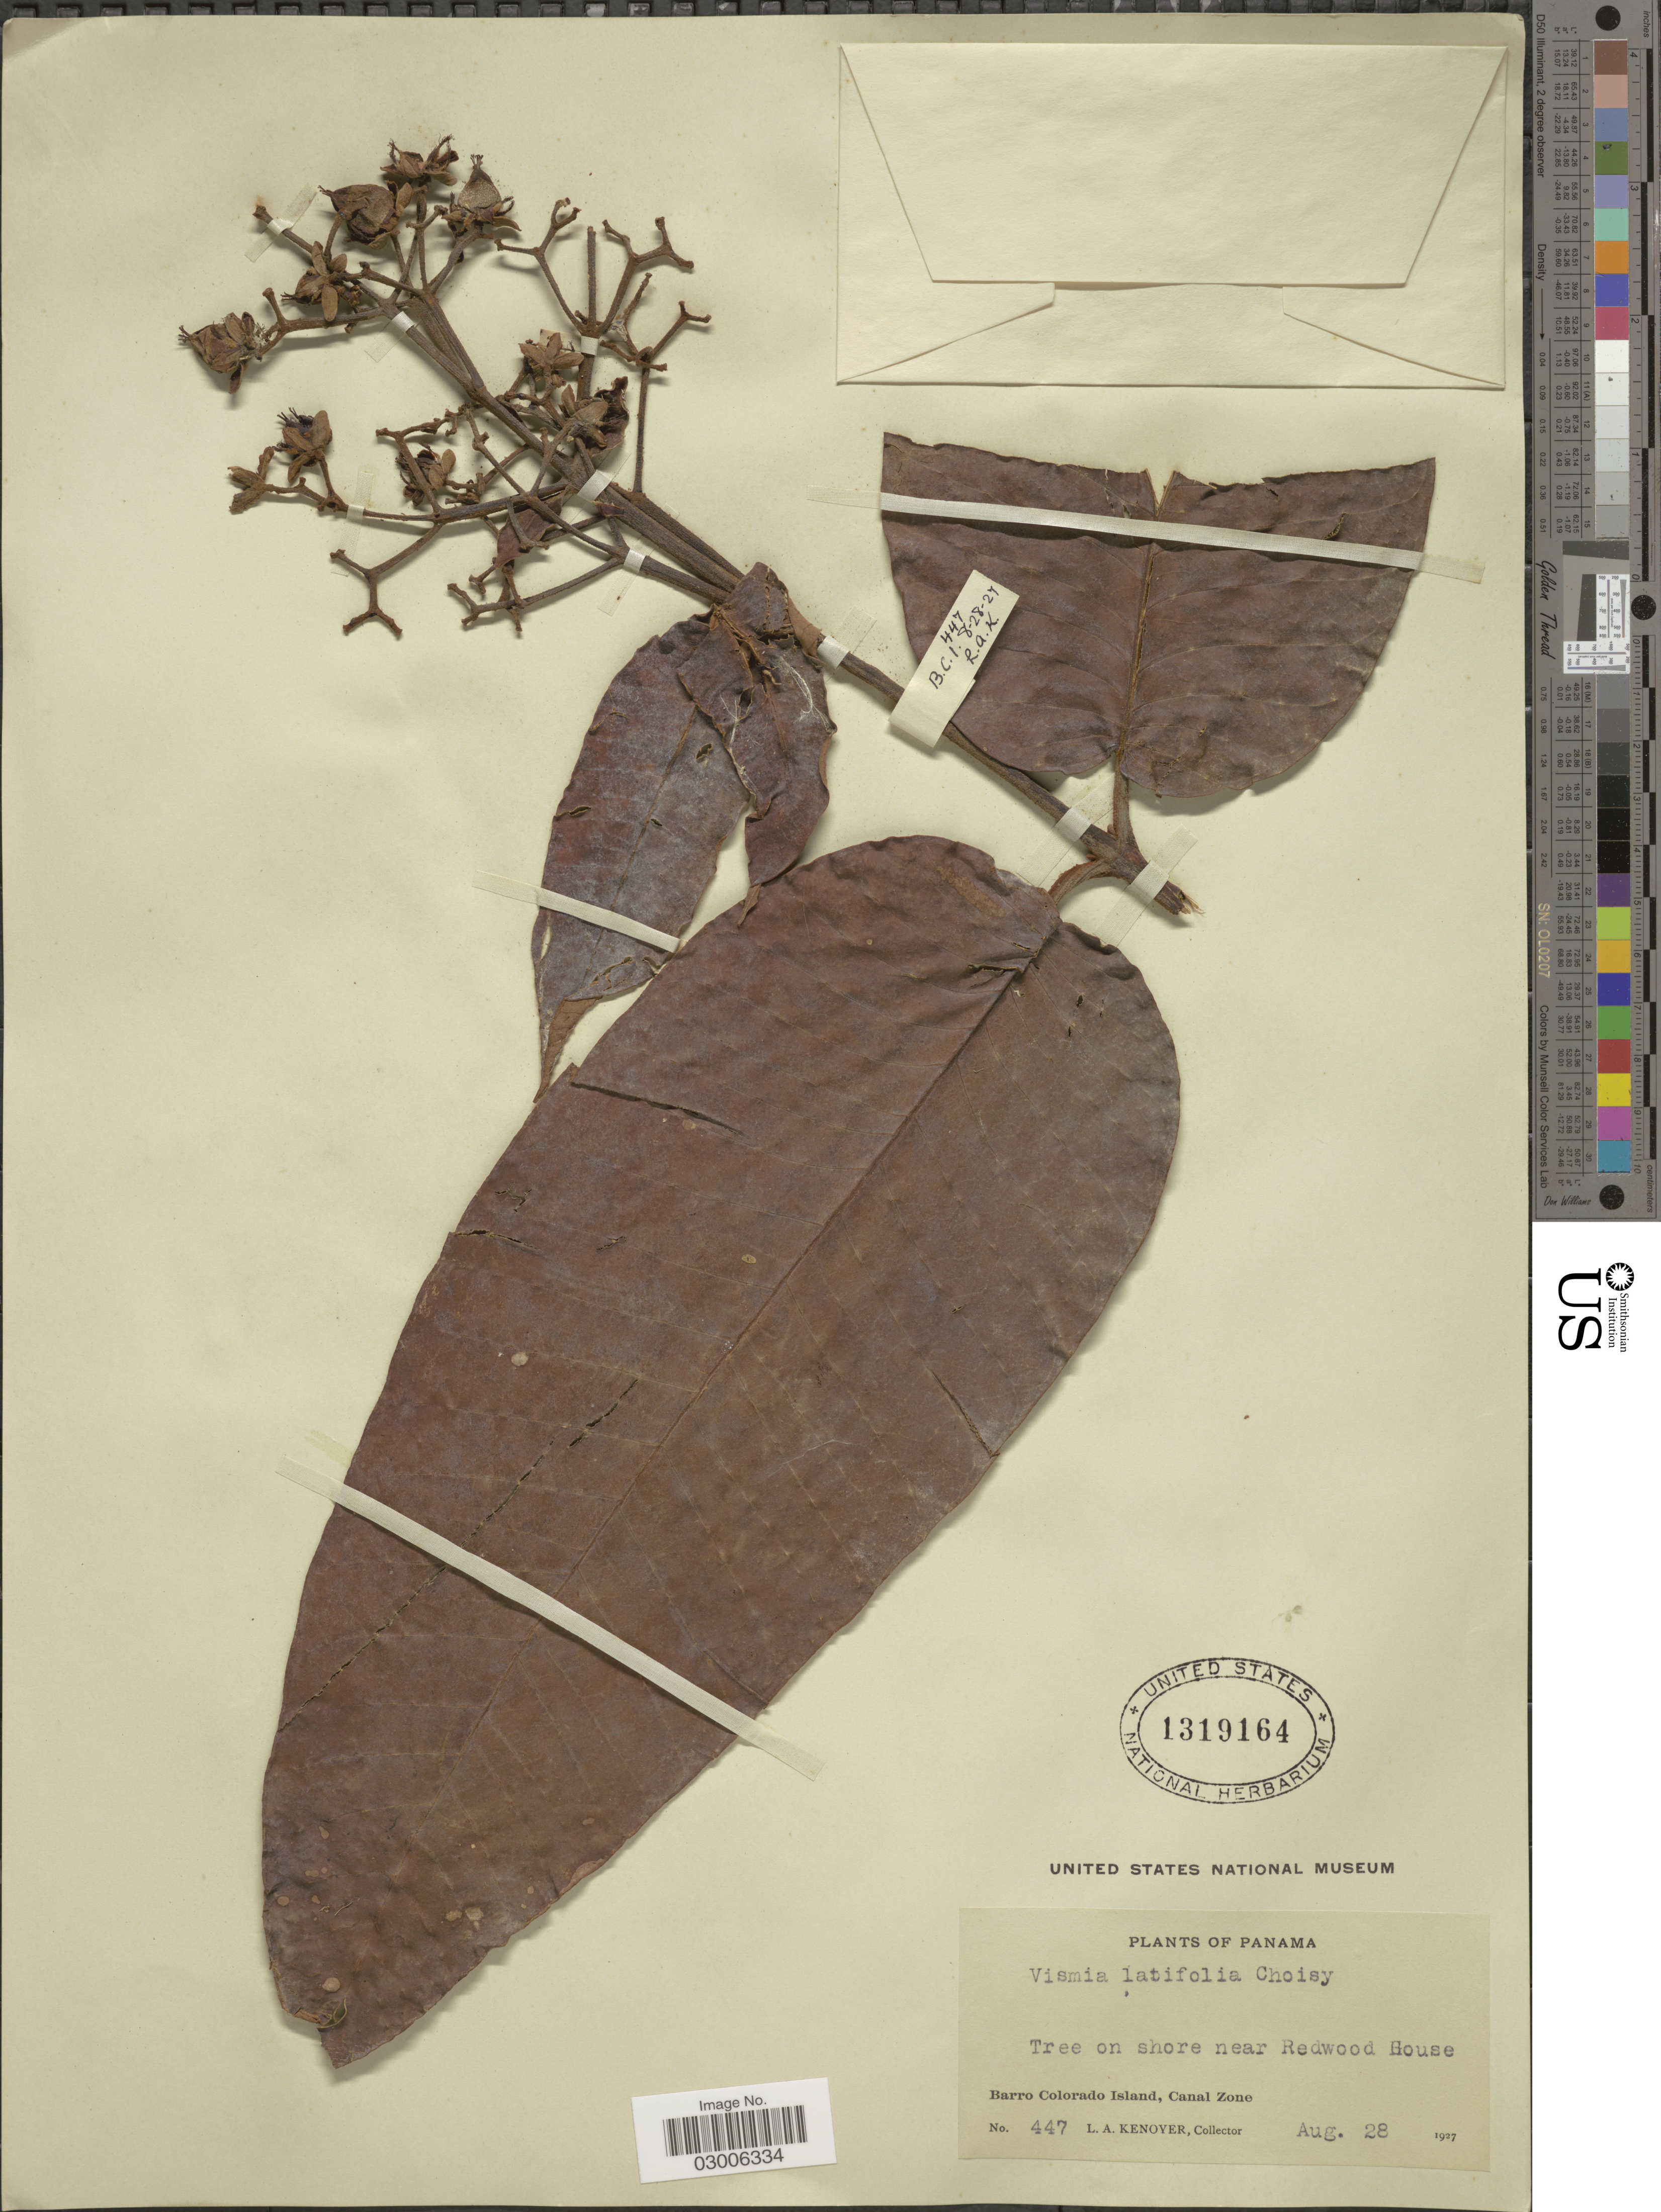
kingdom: Plantae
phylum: Tracheophyta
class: Magnoliopsida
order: Malpighiales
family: Hypericaceae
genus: Vismia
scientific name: Vismia macrophylla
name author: Kunth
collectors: L. A. Kenoyer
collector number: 447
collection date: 1927-08-28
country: Panama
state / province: Panamá Oeste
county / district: Canal Zone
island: Barro Colorado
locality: On shore near Redwood House. Barro Colorado Island, Canal Zone.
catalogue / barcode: US 1319164